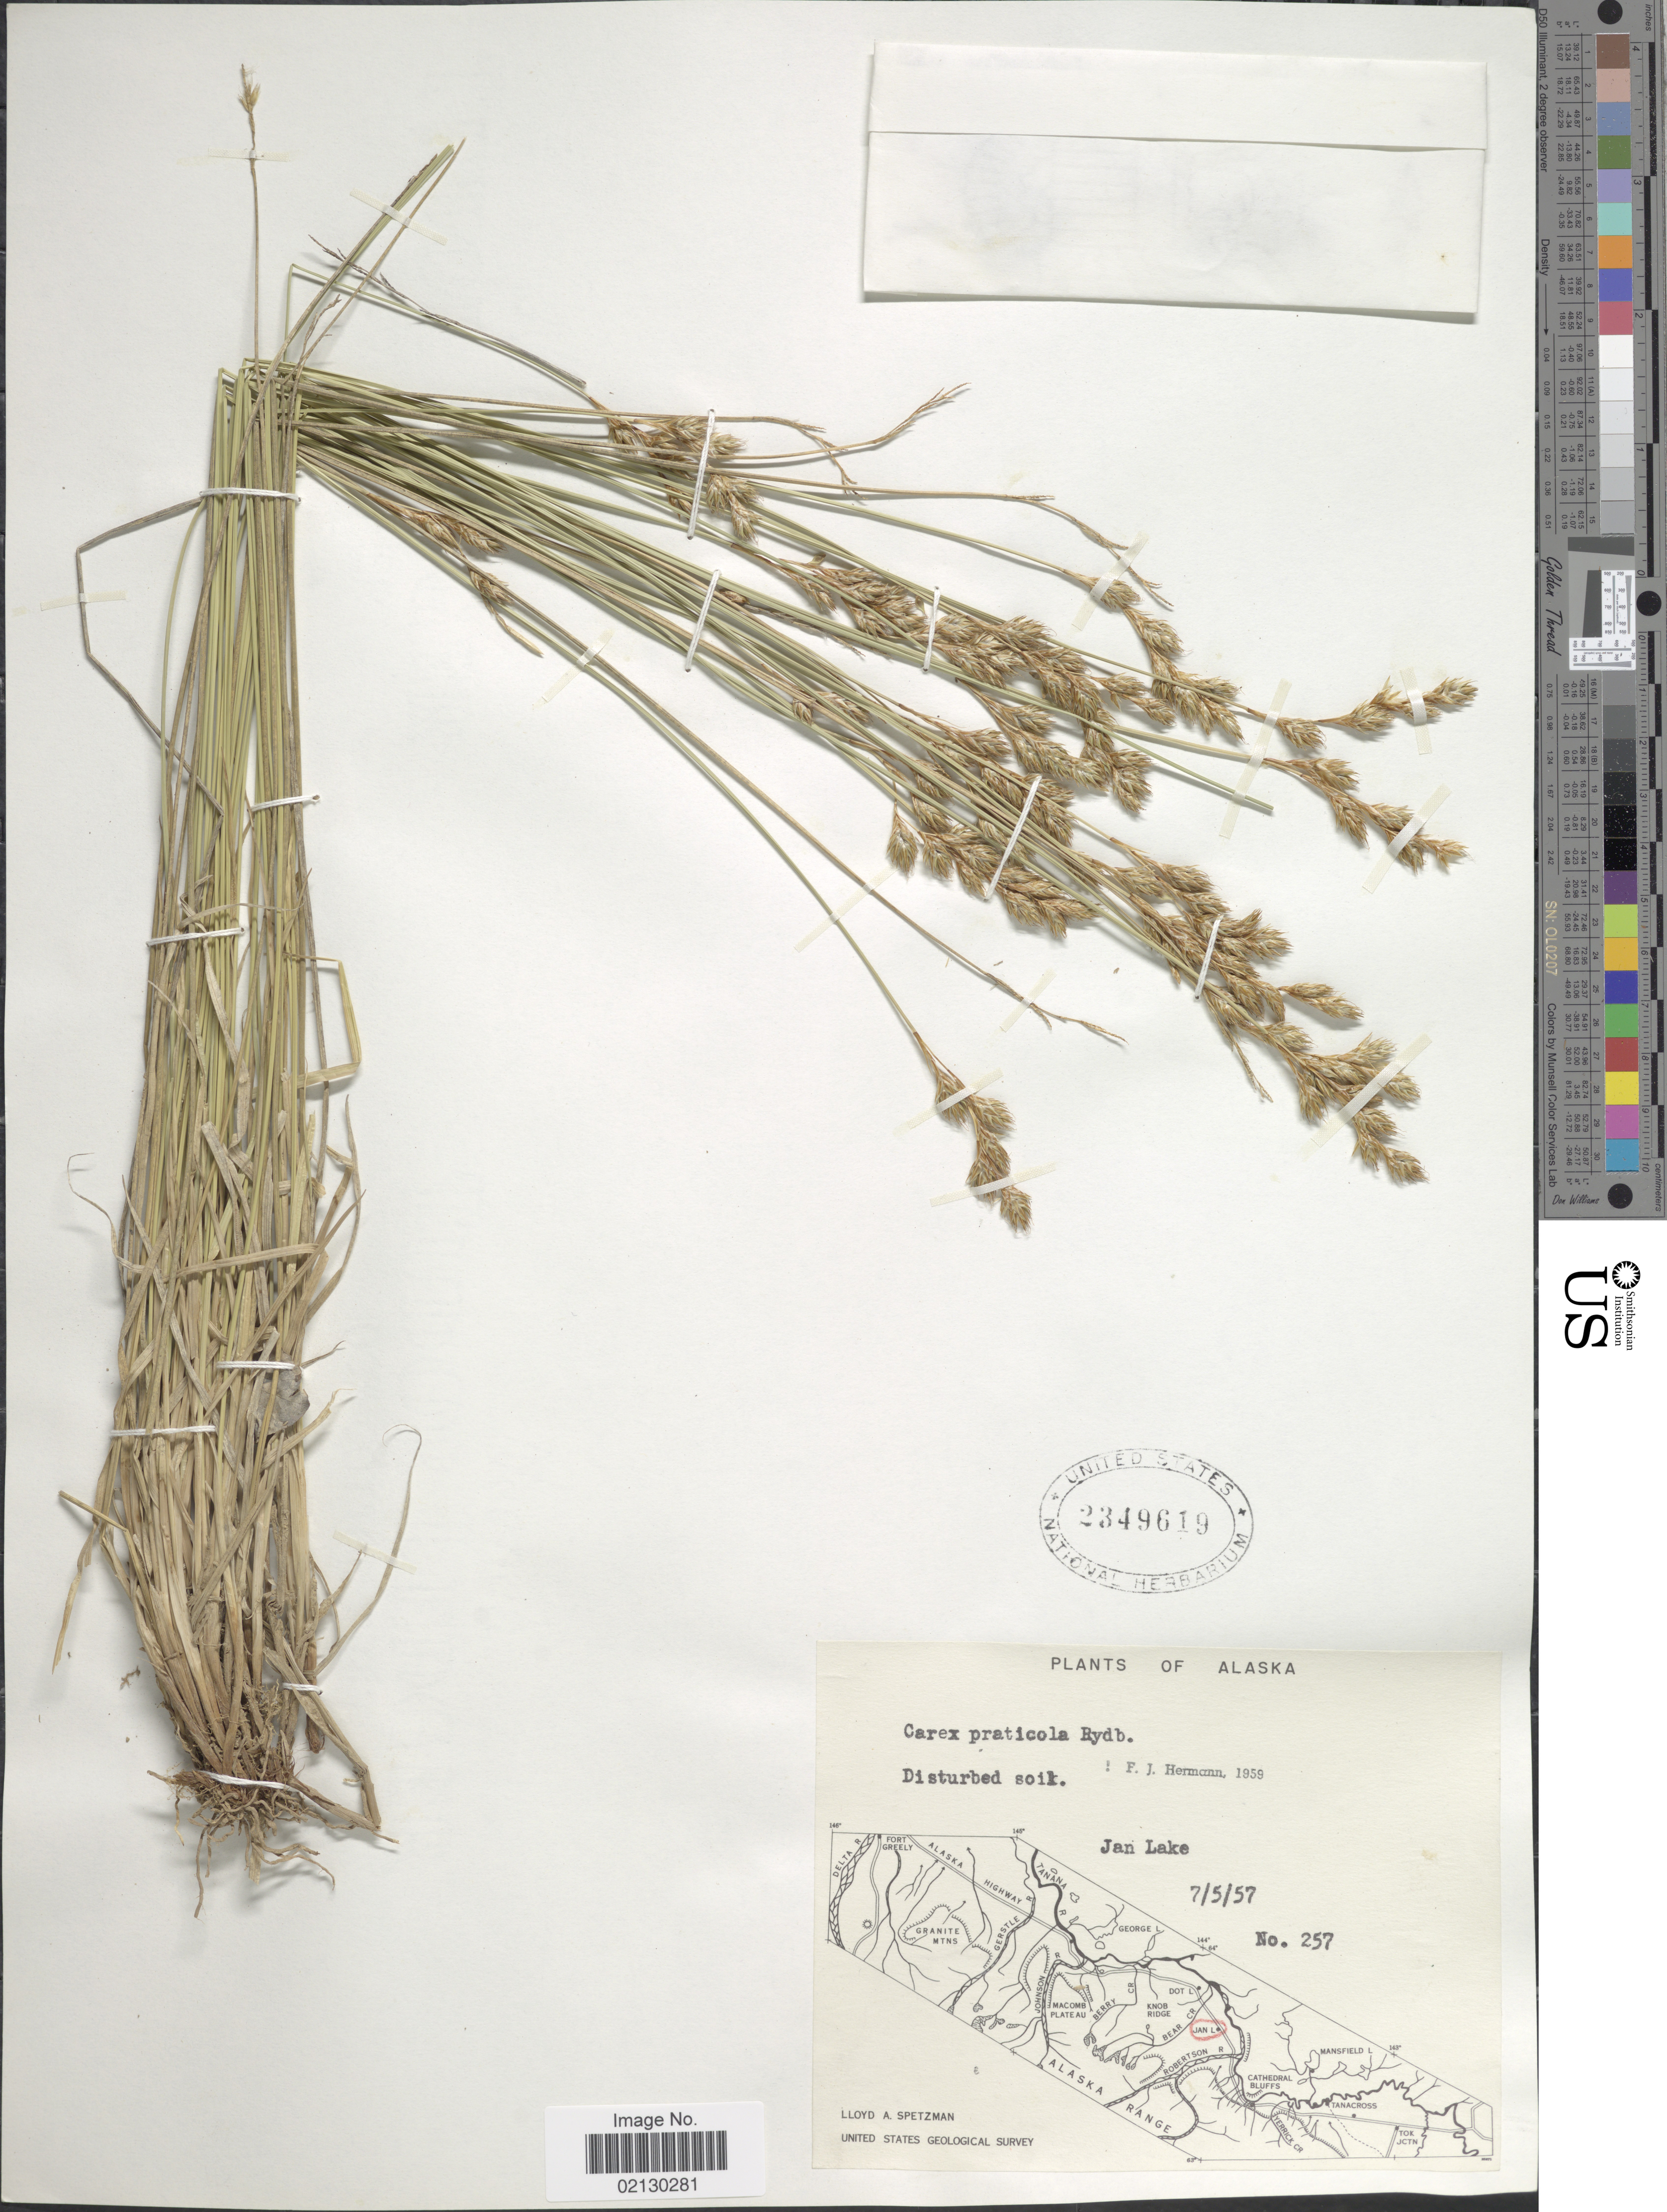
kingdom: Plantae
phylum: Tracheophyta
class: Liliopsida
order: Poales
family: Cyperaceae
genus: Carex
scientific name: Carex praticola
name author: Rydb.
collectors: L. Spetzman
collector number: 257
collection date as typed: Transcribed d/m/y: 5/7/57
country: United States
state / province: Alaska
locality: Jan Lake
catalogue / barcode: US 2349619